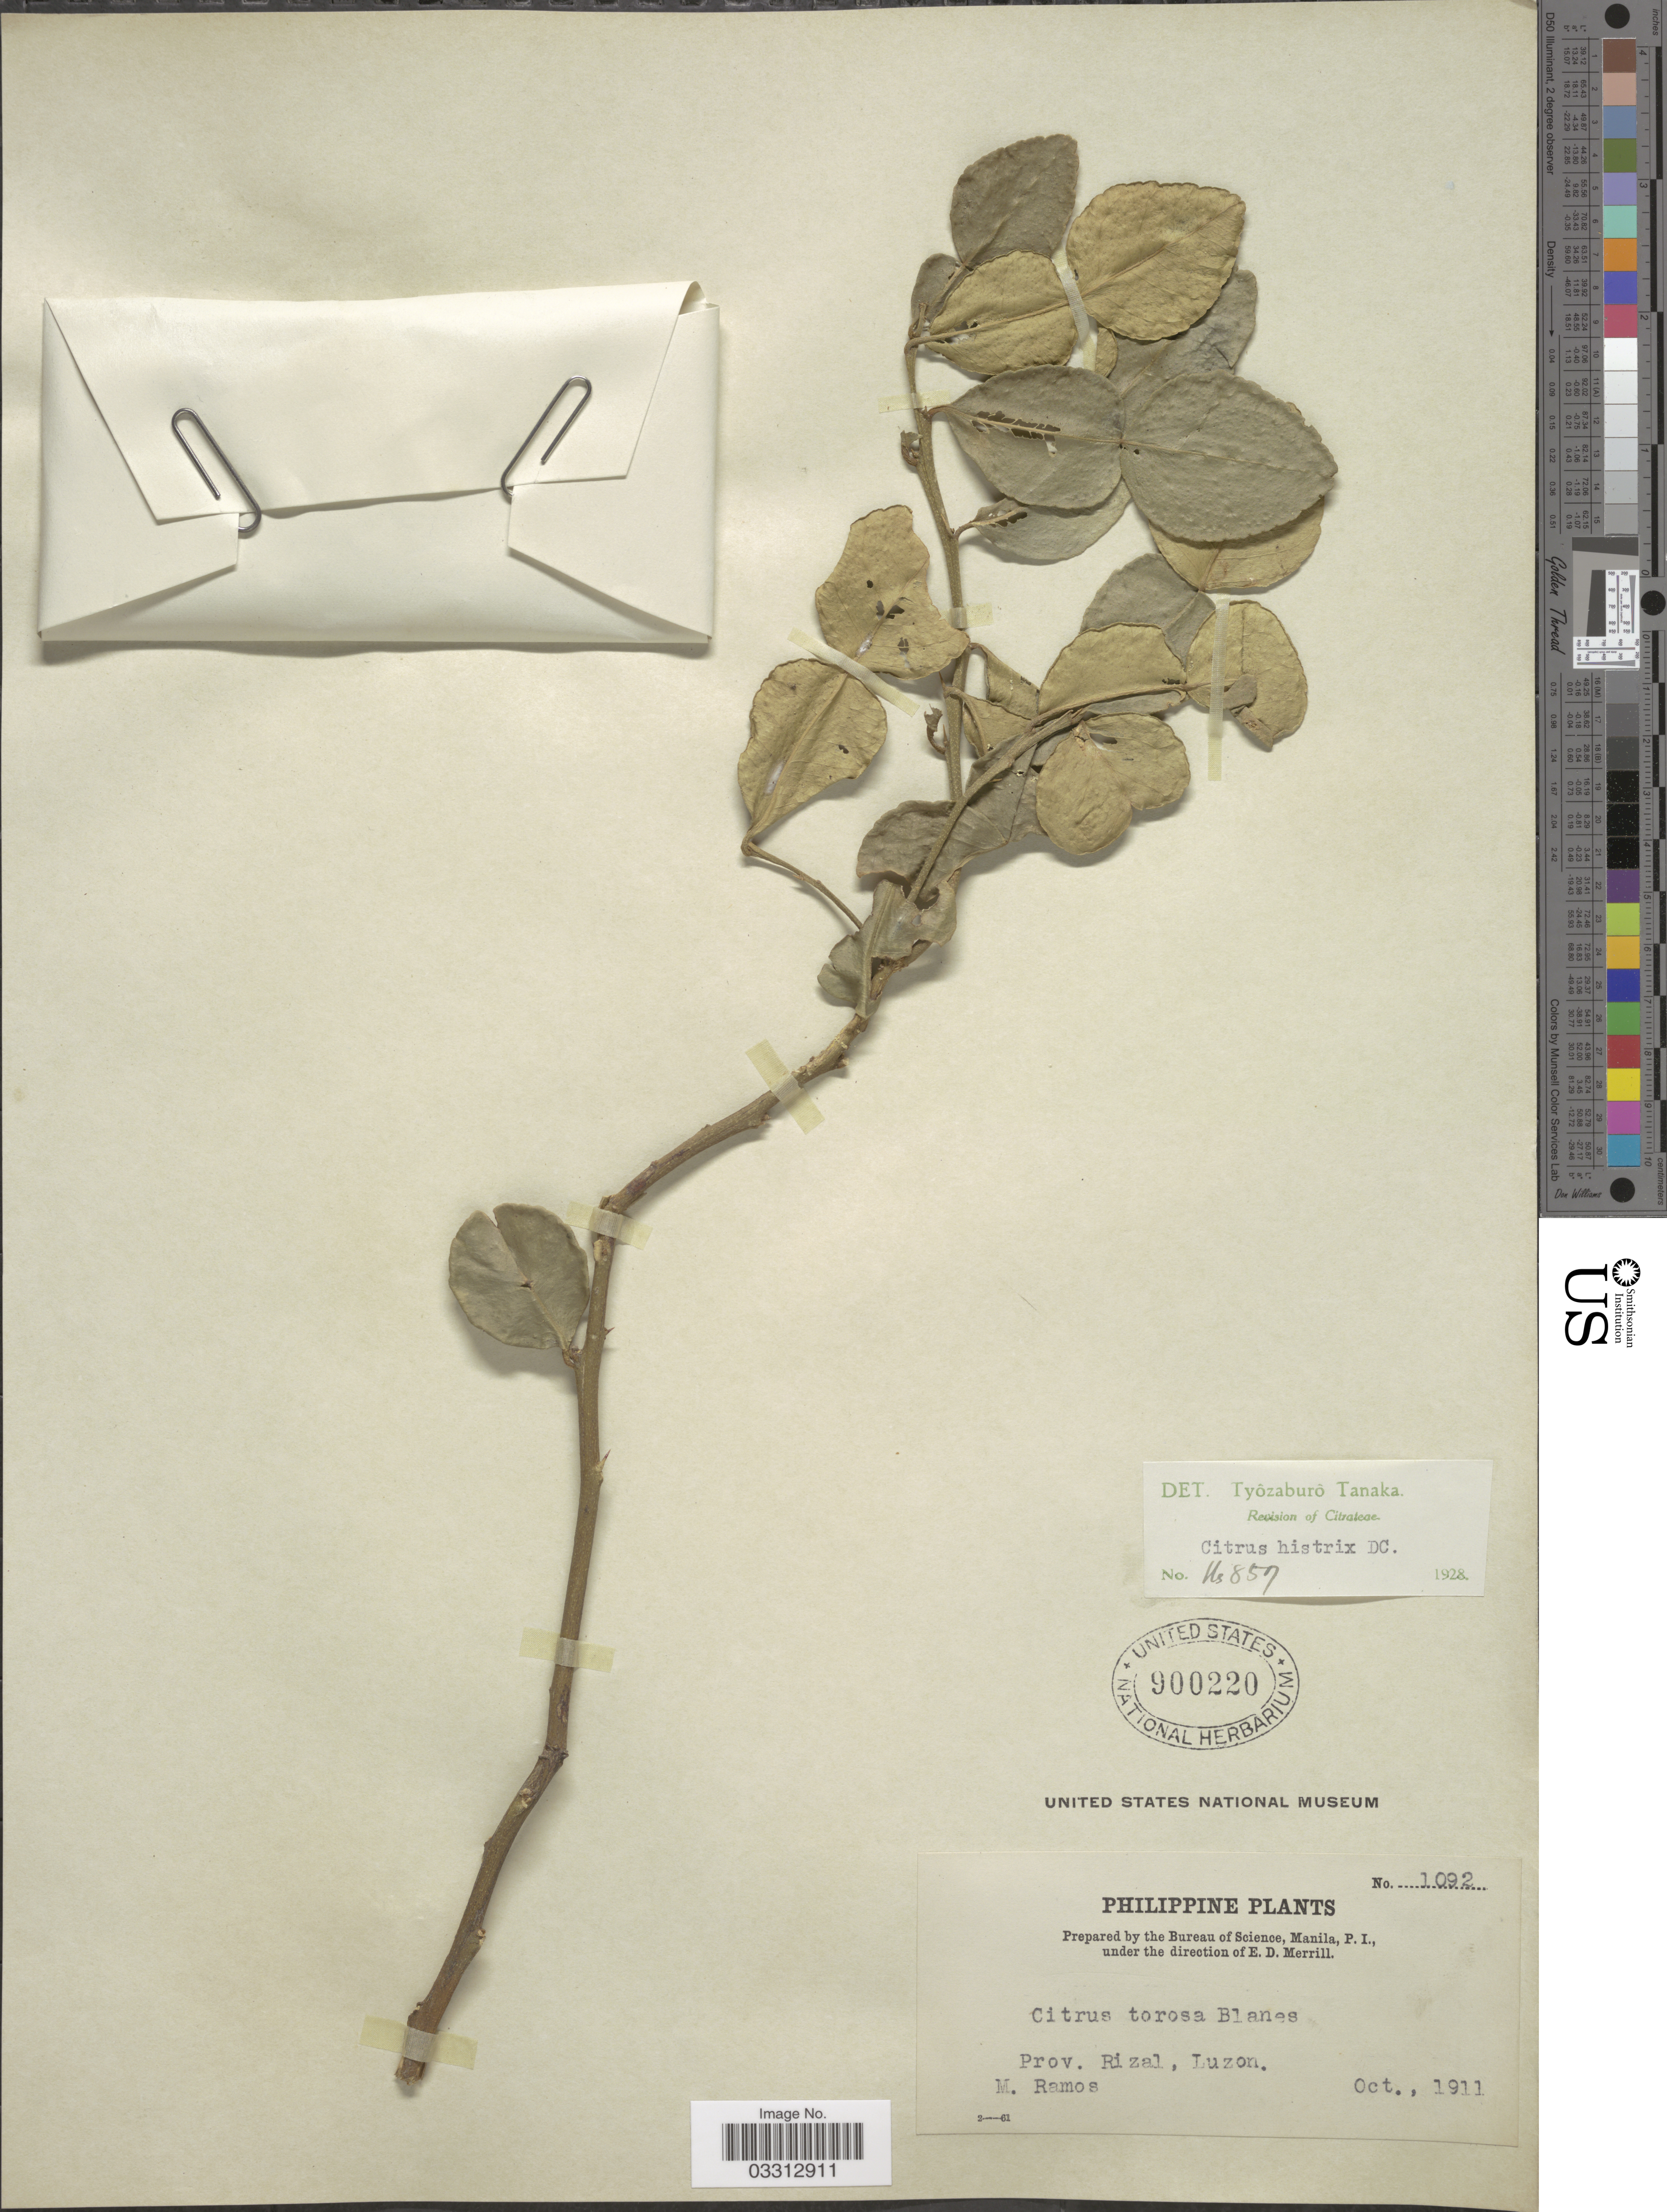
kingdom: Plantae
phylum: Tracheophyta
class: Magnoliopsida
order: Sapindales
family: Rutaceae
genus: Citrus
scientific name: Citrus hystrix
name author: DC.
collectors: M. Ramos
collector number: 1092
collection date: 1911-10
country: Philippines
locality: Prov. Rizal, Luzon.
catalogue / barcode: US 900220